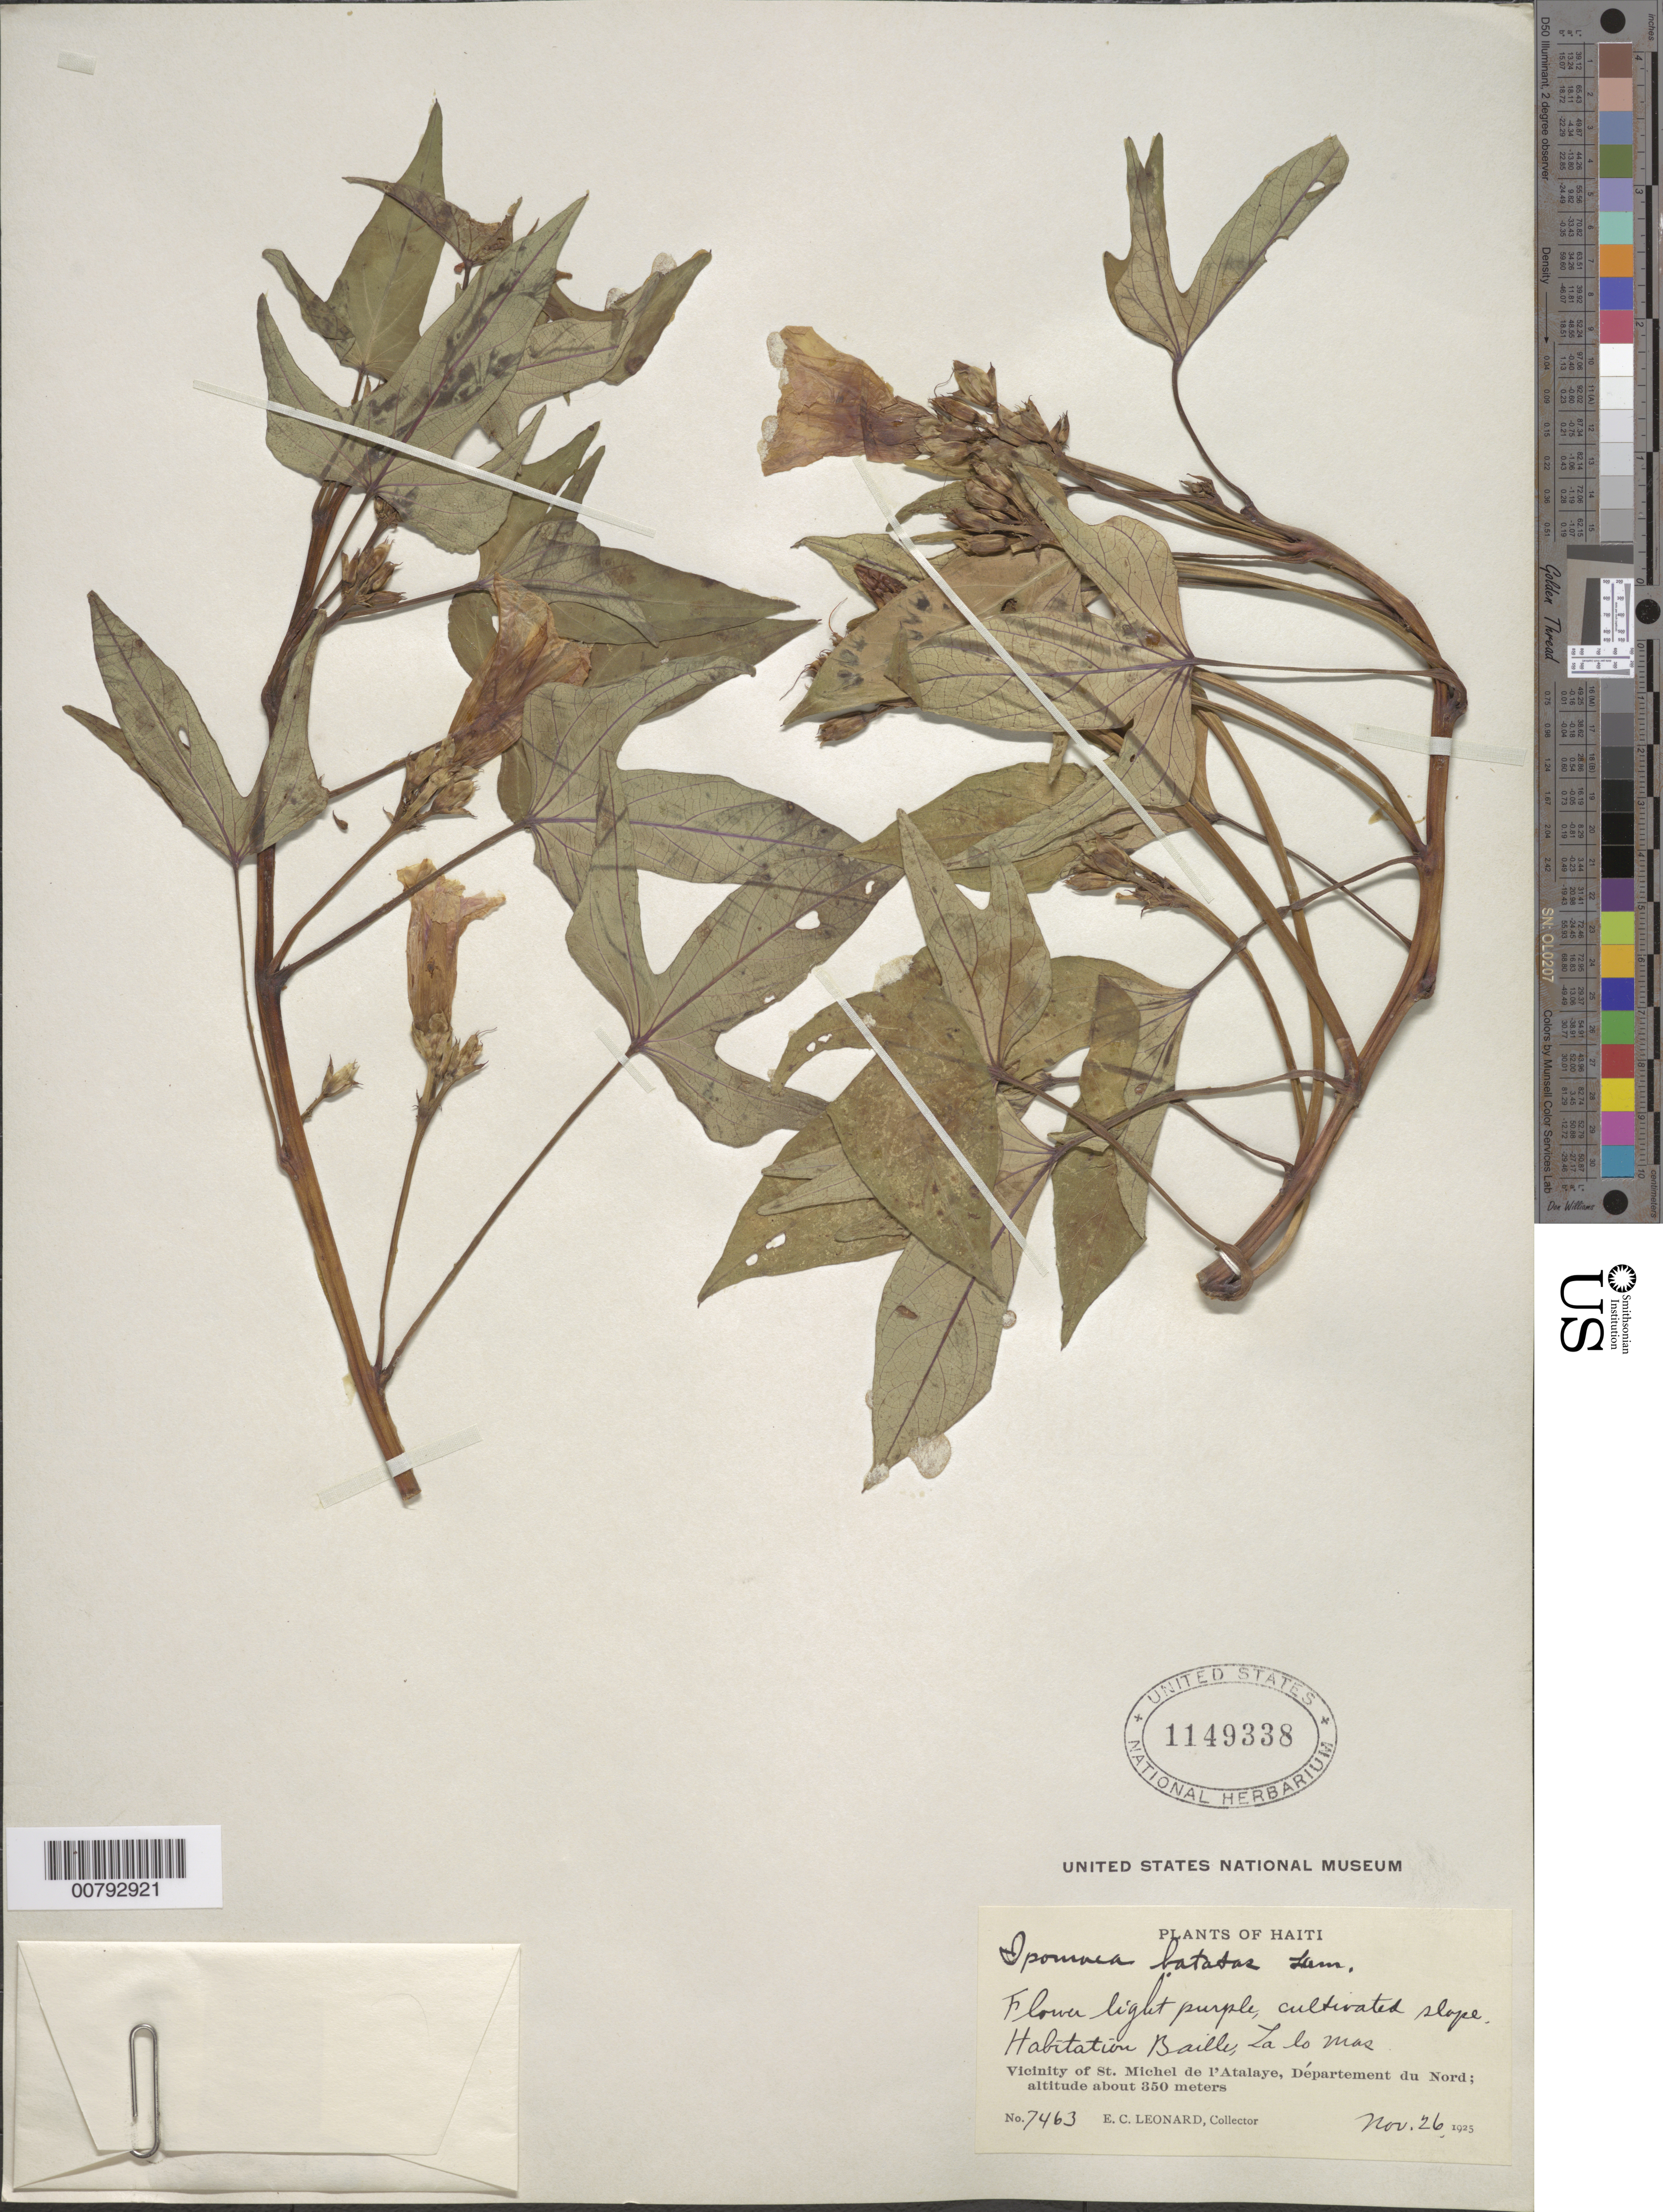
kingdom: Plantae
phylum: Tracheophyta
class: Magnoliopsida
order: Solanales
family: Convolvulaceae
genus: Ipomoea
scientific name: Ipomoea batatas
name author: (L.) Lam.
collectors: E. C. Leonard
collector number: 7463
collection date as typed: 26 Nov 1925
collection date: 1925-11-26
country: Haiti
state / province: Nord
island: Hispaniola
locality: Vicinity of St. Michel de l'Atalaye, Habitation Baille, La lo Mas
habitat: Cultivated slope.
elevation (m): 350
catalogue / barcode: US 1149338